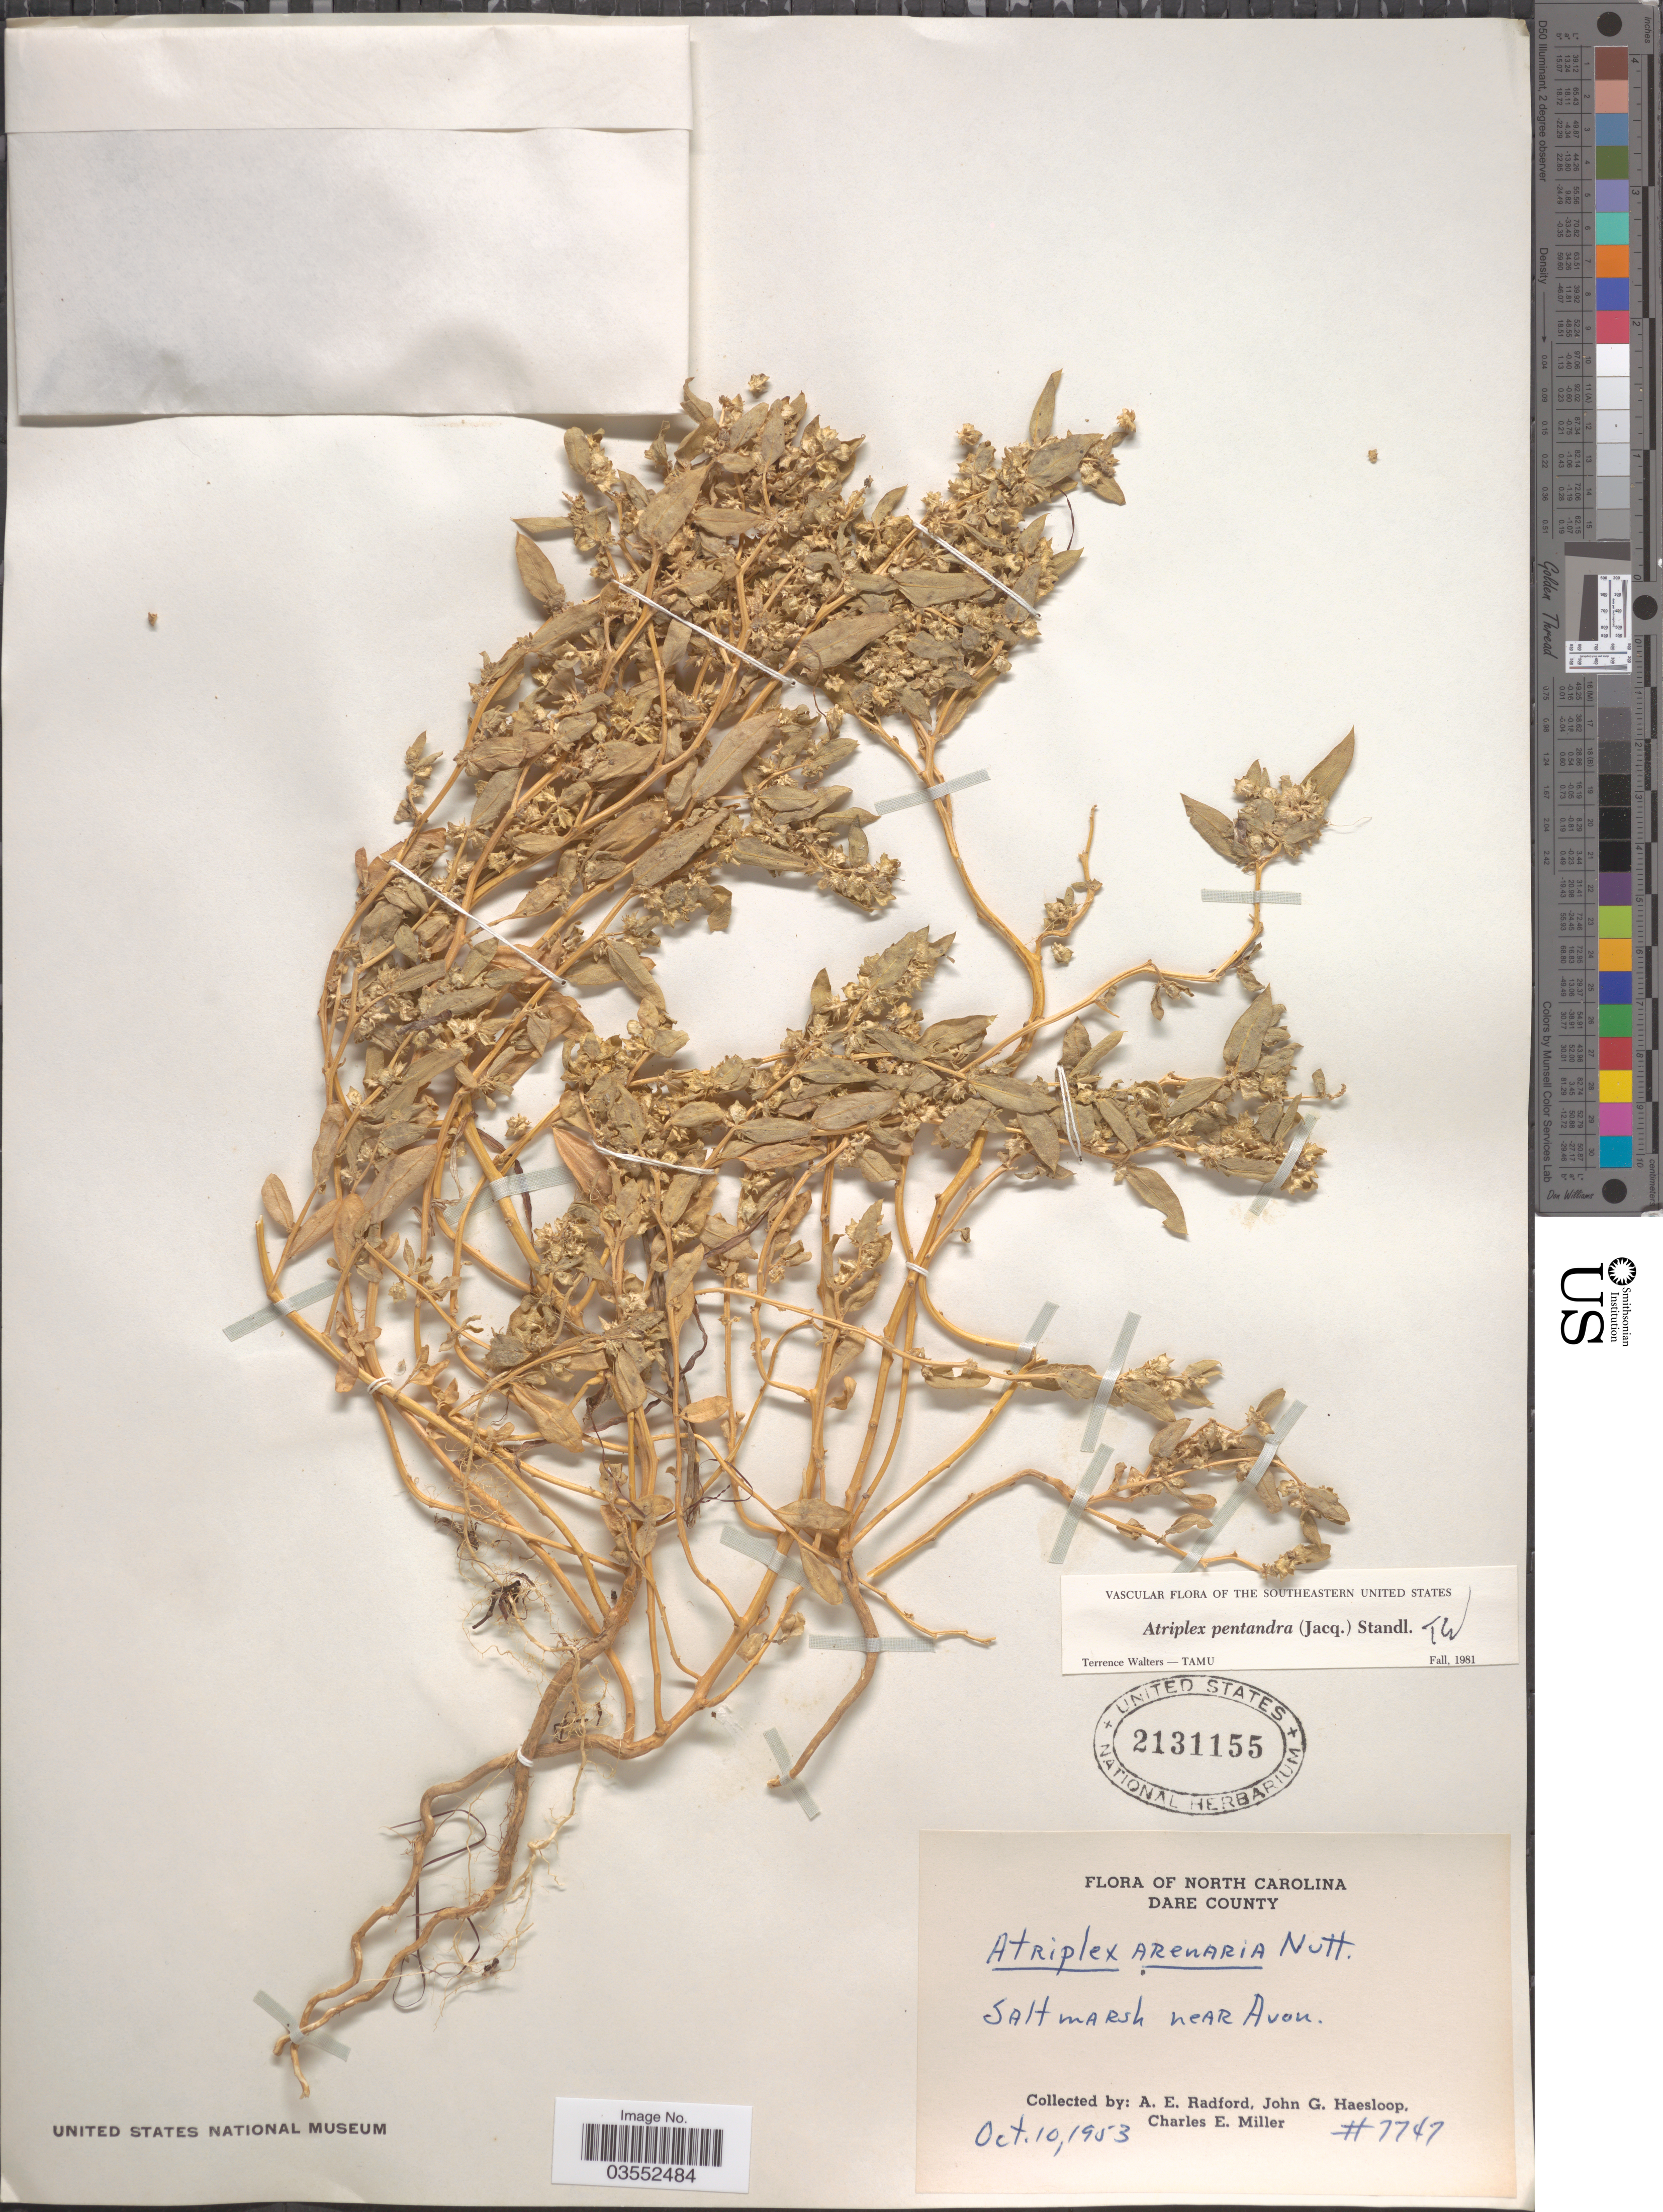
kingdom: Plantae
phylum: Tracheophyta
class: Magnoliopsida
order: Caryophyllales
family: Amaranthaceae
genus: Atriplex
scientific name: Atriplex pentandra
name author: (Jacq.) Standl.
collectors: A. E. Radford, J. Haesloop & C. E. Miller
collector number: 7747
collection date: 1953-10-10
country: United States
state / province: North Carolina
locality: Dare County. Salt marsh near Avon.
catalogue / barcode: US 2131155